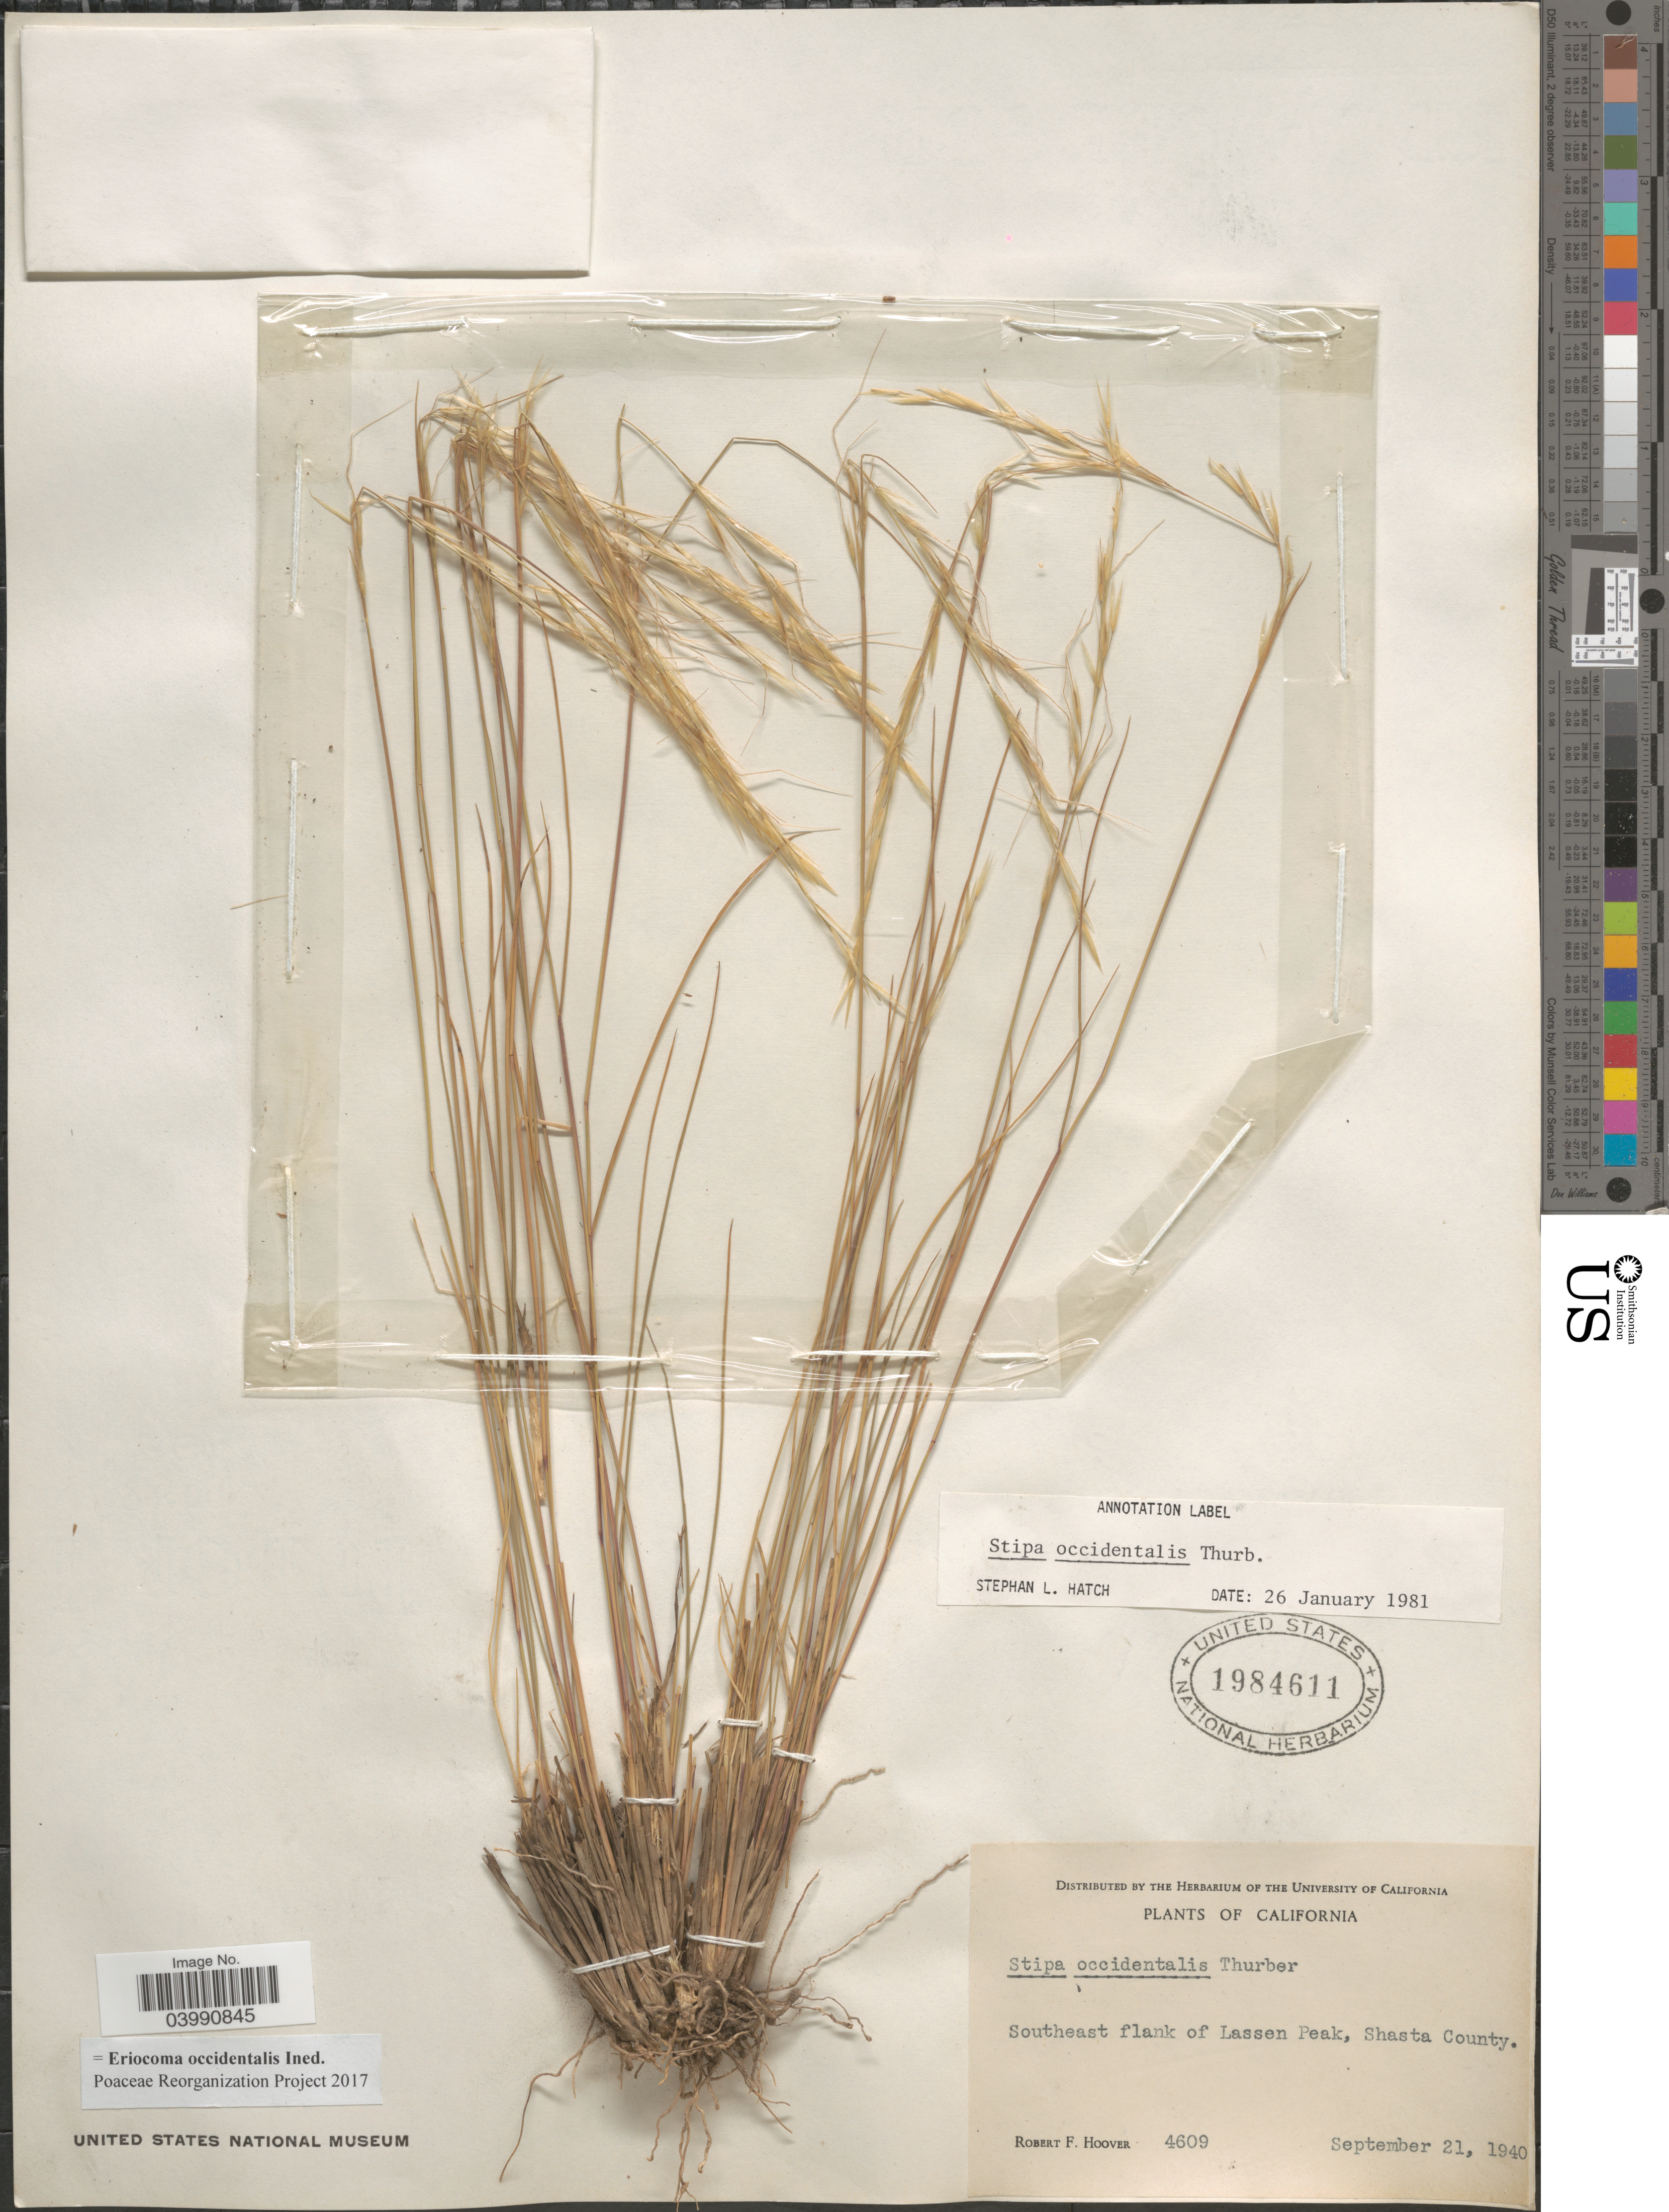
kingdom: Plantae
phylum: Tracheophyta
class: Liliopsida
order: Poales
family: Poaceae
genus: Eriocoma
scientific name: Eriocoma occidentalis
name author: (Thurb. ex S. Watson) Romasch.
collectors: R. F. Hoover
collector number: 4609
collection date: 1940-09-21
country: United States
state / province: California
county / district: Shasta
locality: Southeast flank of Lassen Peak, Shasta County.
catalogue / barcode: US 1984611